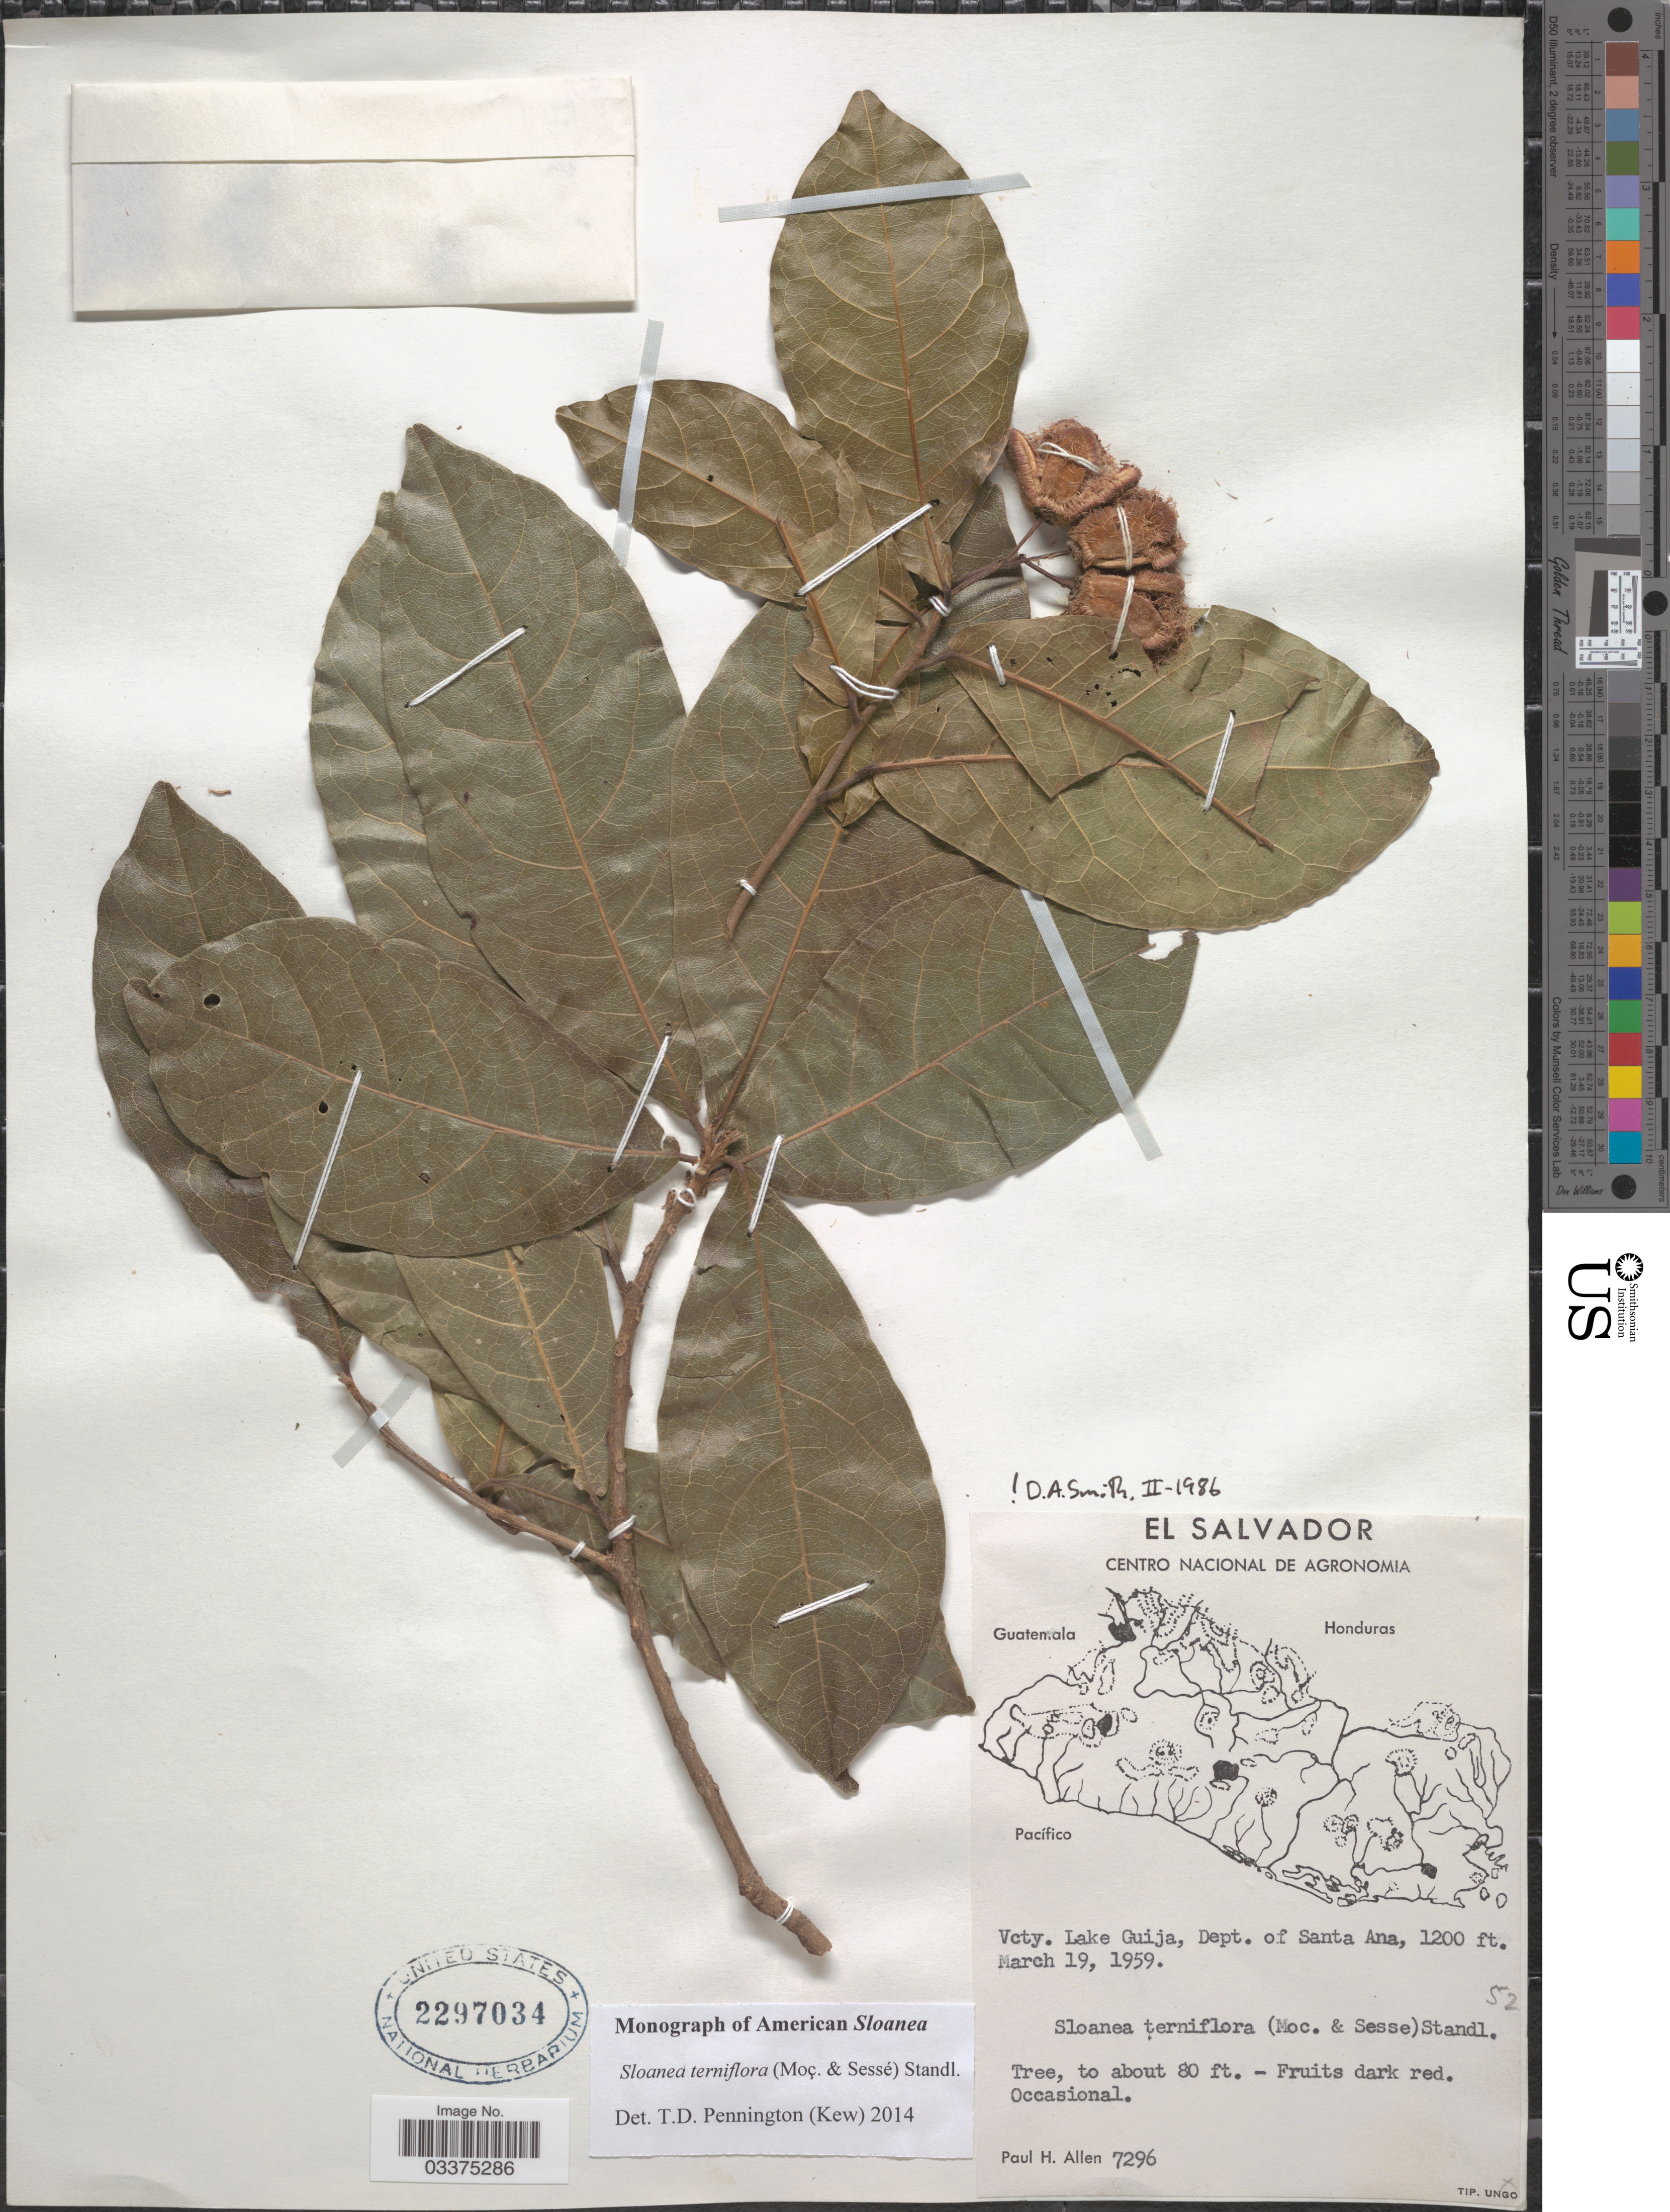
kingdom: Plantae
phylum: Tracheophyta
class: Magnoliopsida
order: Oxalidales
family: Elaeocarpaceae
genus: Sloanea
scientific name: Sloanea terniflora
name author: (Moc. & Sessé ex DC.) Standl.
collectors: P. H. Allen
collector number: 7296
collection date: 1959-03-19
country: El Salvador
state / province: Santa Ana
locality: Vcty. Lake Guija, Dept. of Santa Ana.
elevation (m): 366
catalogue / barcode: US 2297034